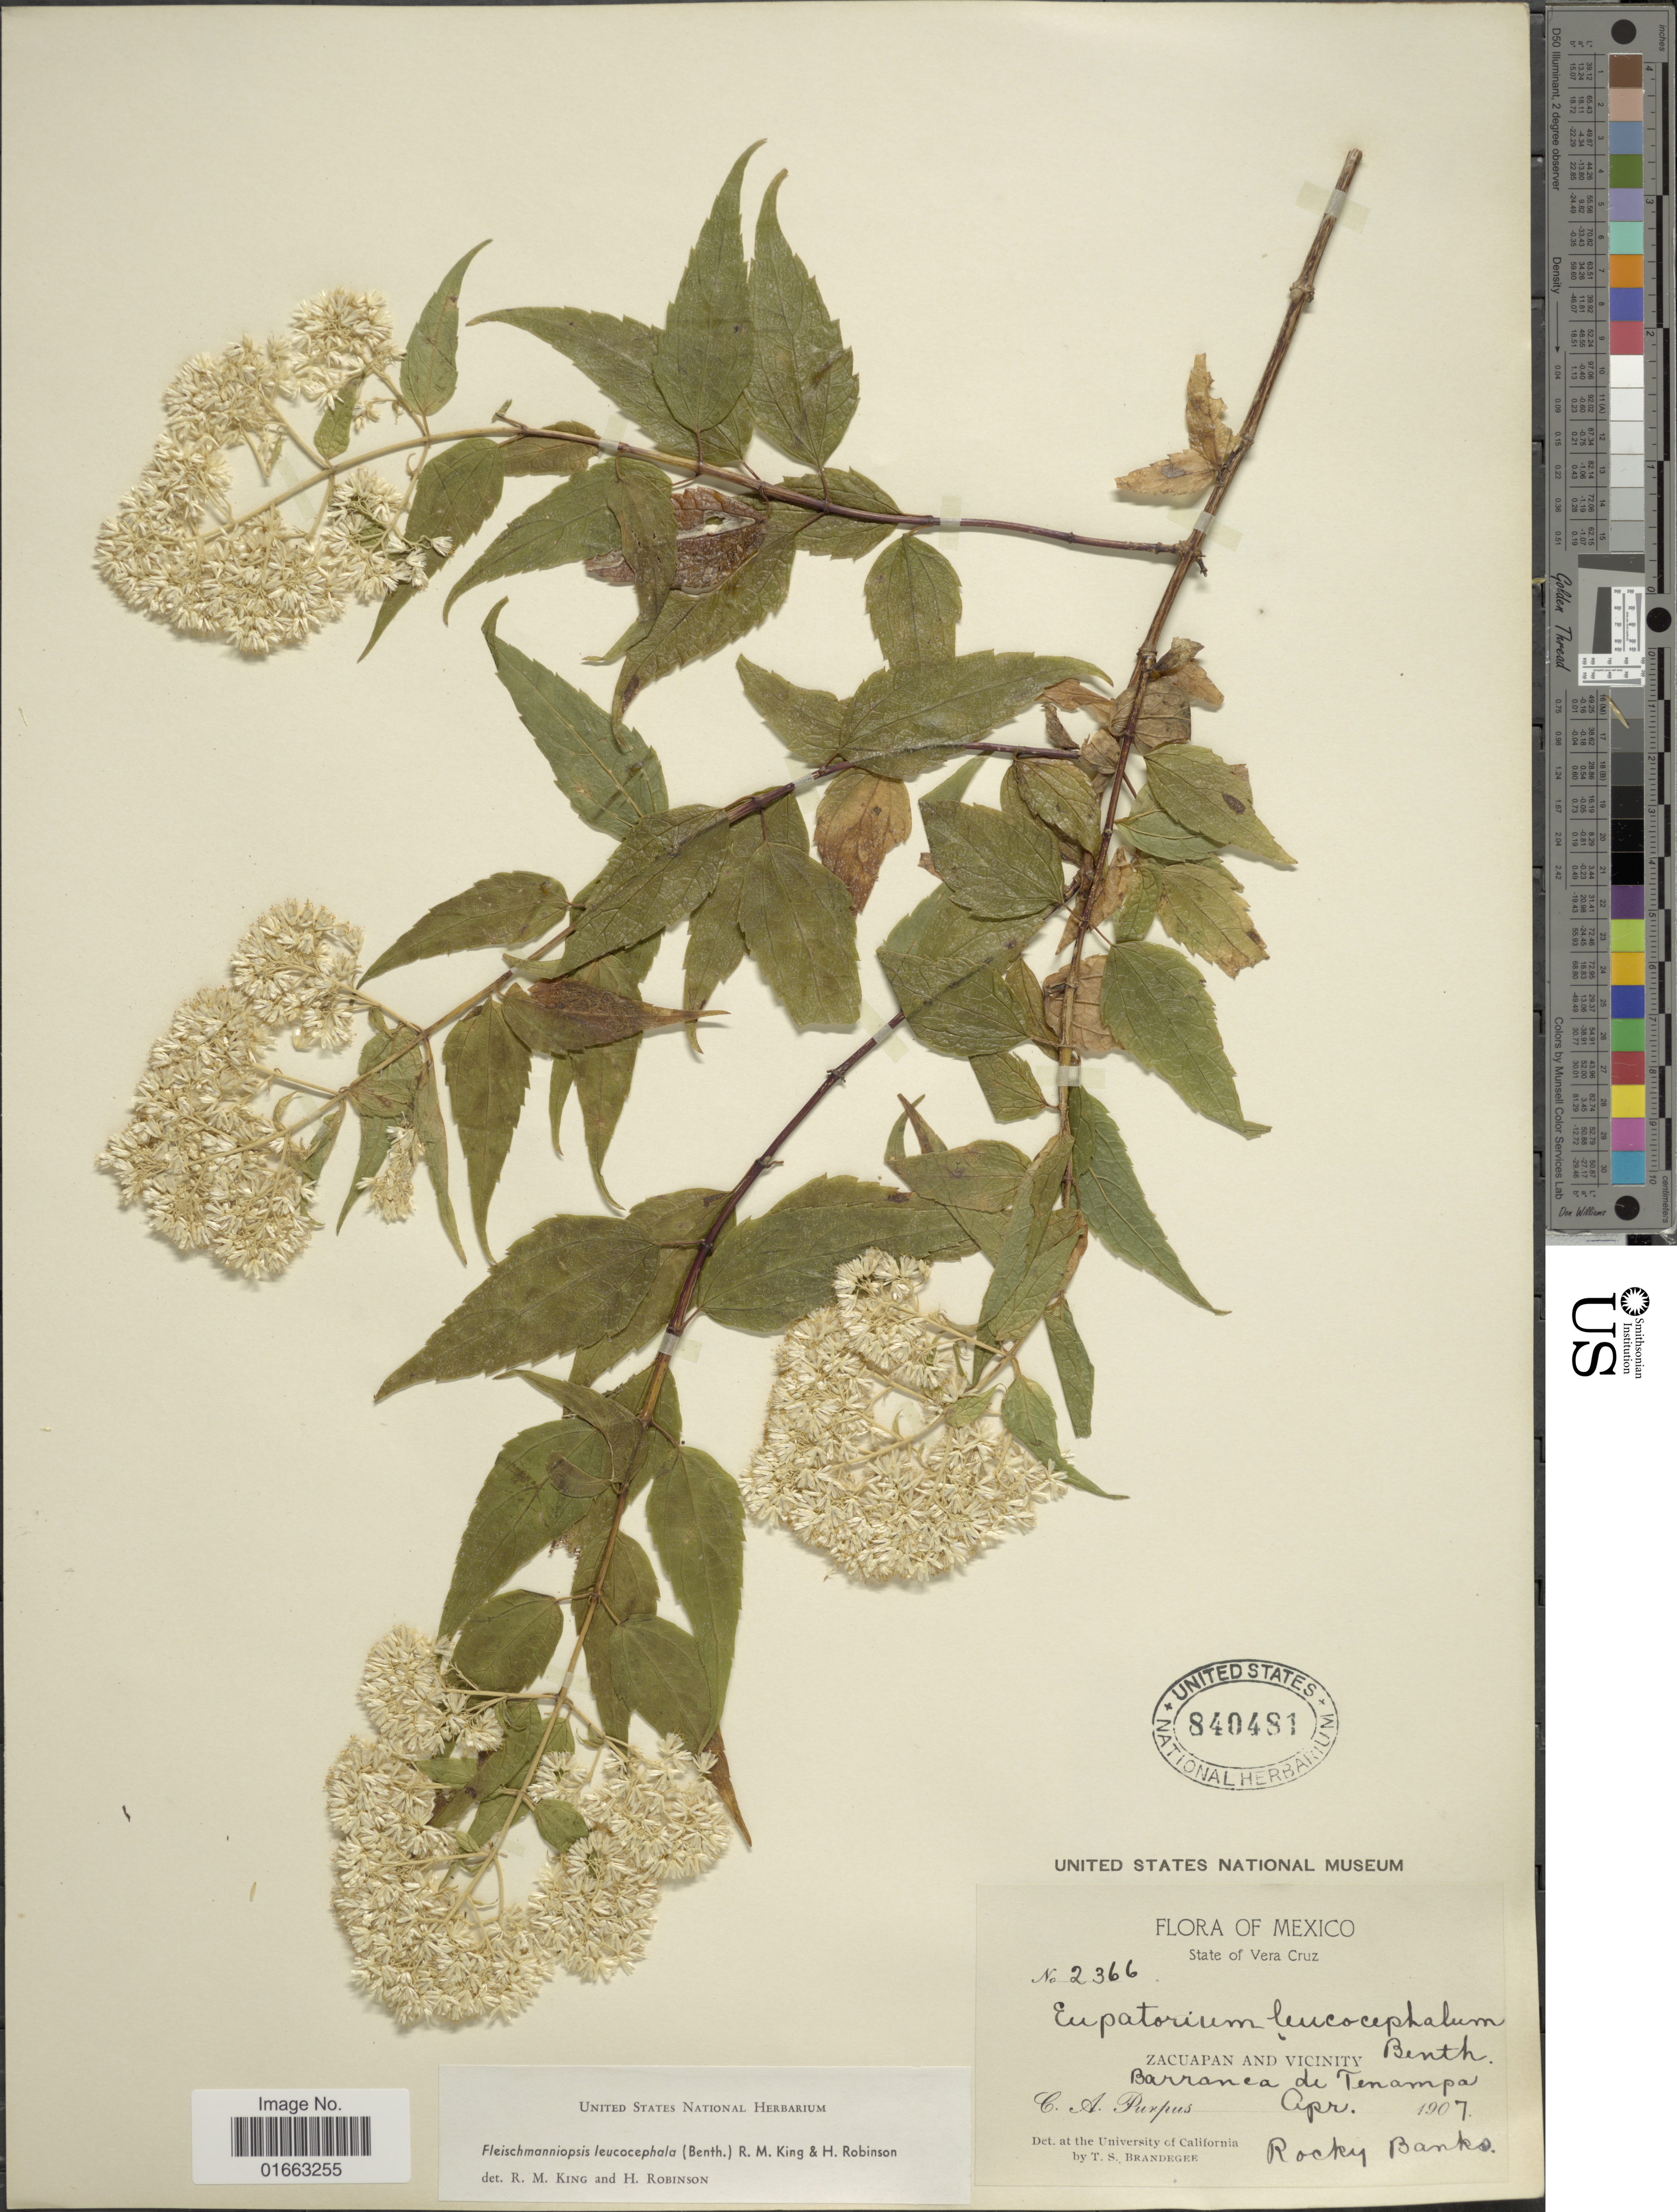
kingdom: Plantae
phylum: Tracheophyta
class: Magnoliopsida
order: Asterales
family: Asteraceae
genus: Fleischmanniopsis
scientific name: Fleischmanniopsis leucocephala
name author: (Benth.) R.M. King & H. Rob.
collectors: C. A. Purpus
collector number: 2366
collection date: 1907-04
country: Mexico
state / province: Veracruz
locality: State of Vera Cruz, Zacuapan and Vicinity Barrance de Tenampa, Rocky Banks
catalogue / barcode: US 840481